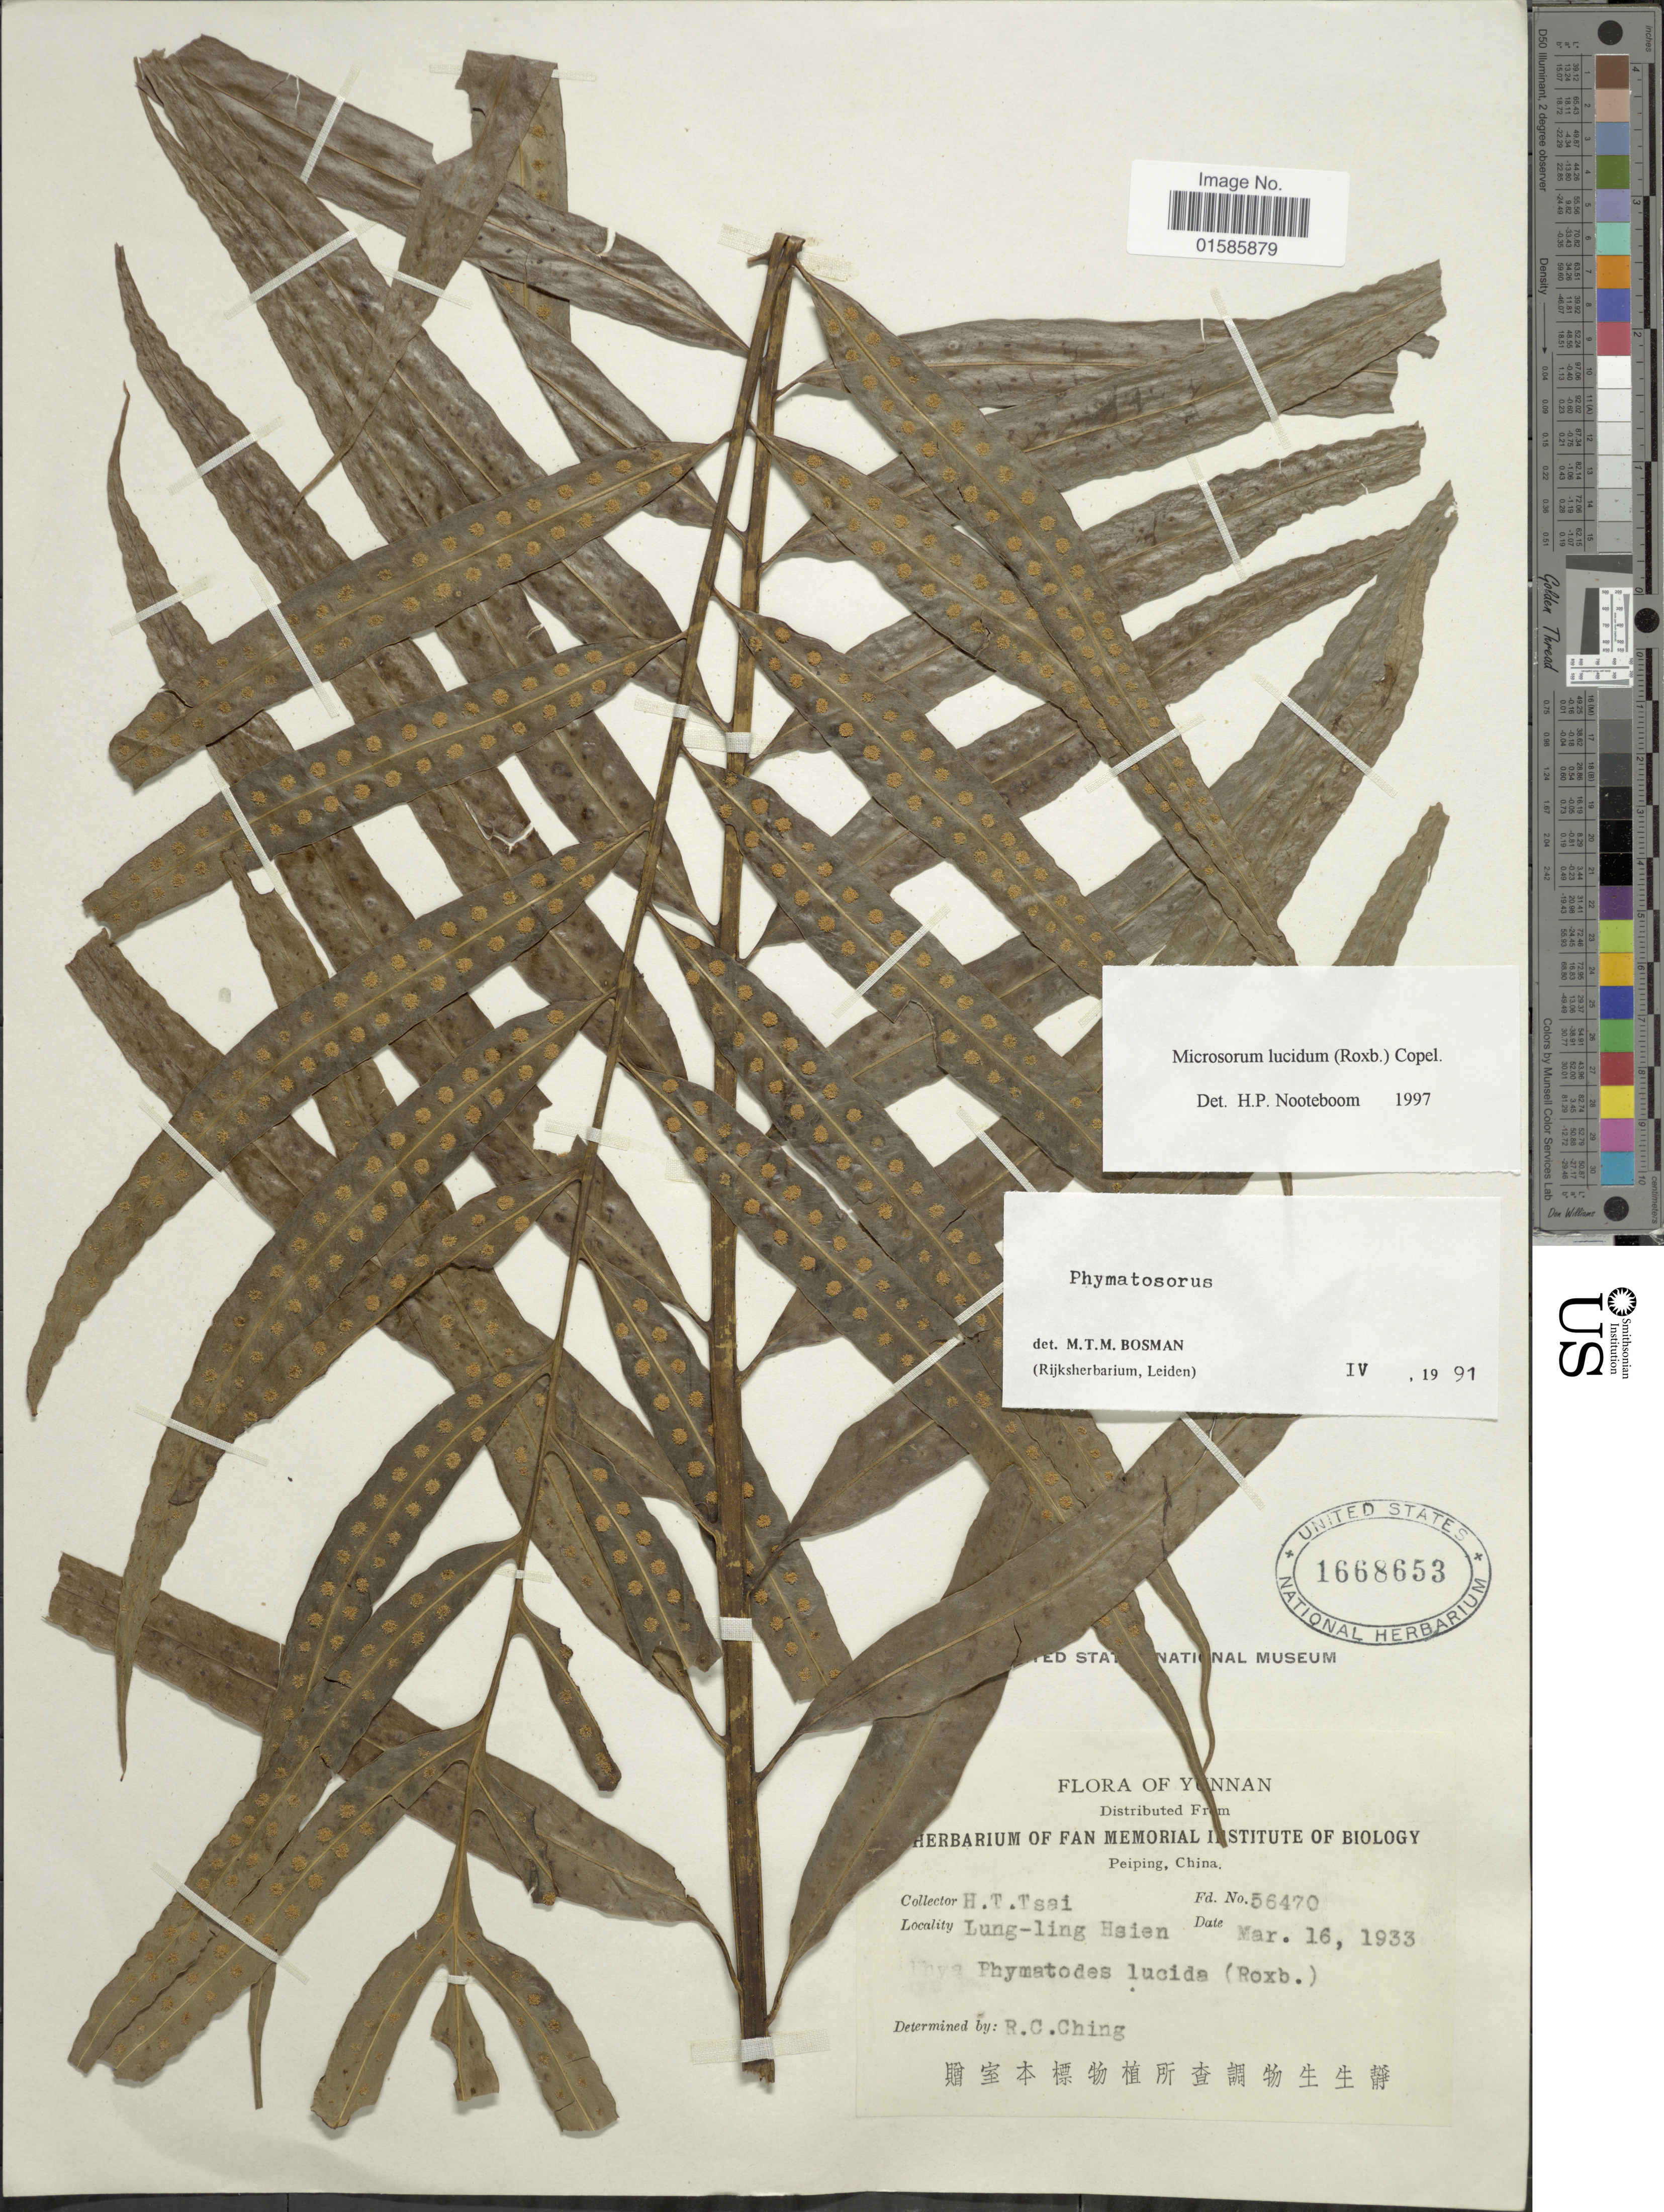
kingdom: Plantae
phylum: Tracheophyta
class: Polypodiopsida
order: Polypodiales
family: Polypodiaceae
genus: Microsorum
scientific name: Microsorum lucidum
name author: (Roxb. ex Griff.) Copel.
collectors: H. Tsai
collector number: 56470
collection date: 1933-03-16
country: China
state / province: Yunnan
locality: Lung-ling Hsien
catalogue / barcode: US 1668653